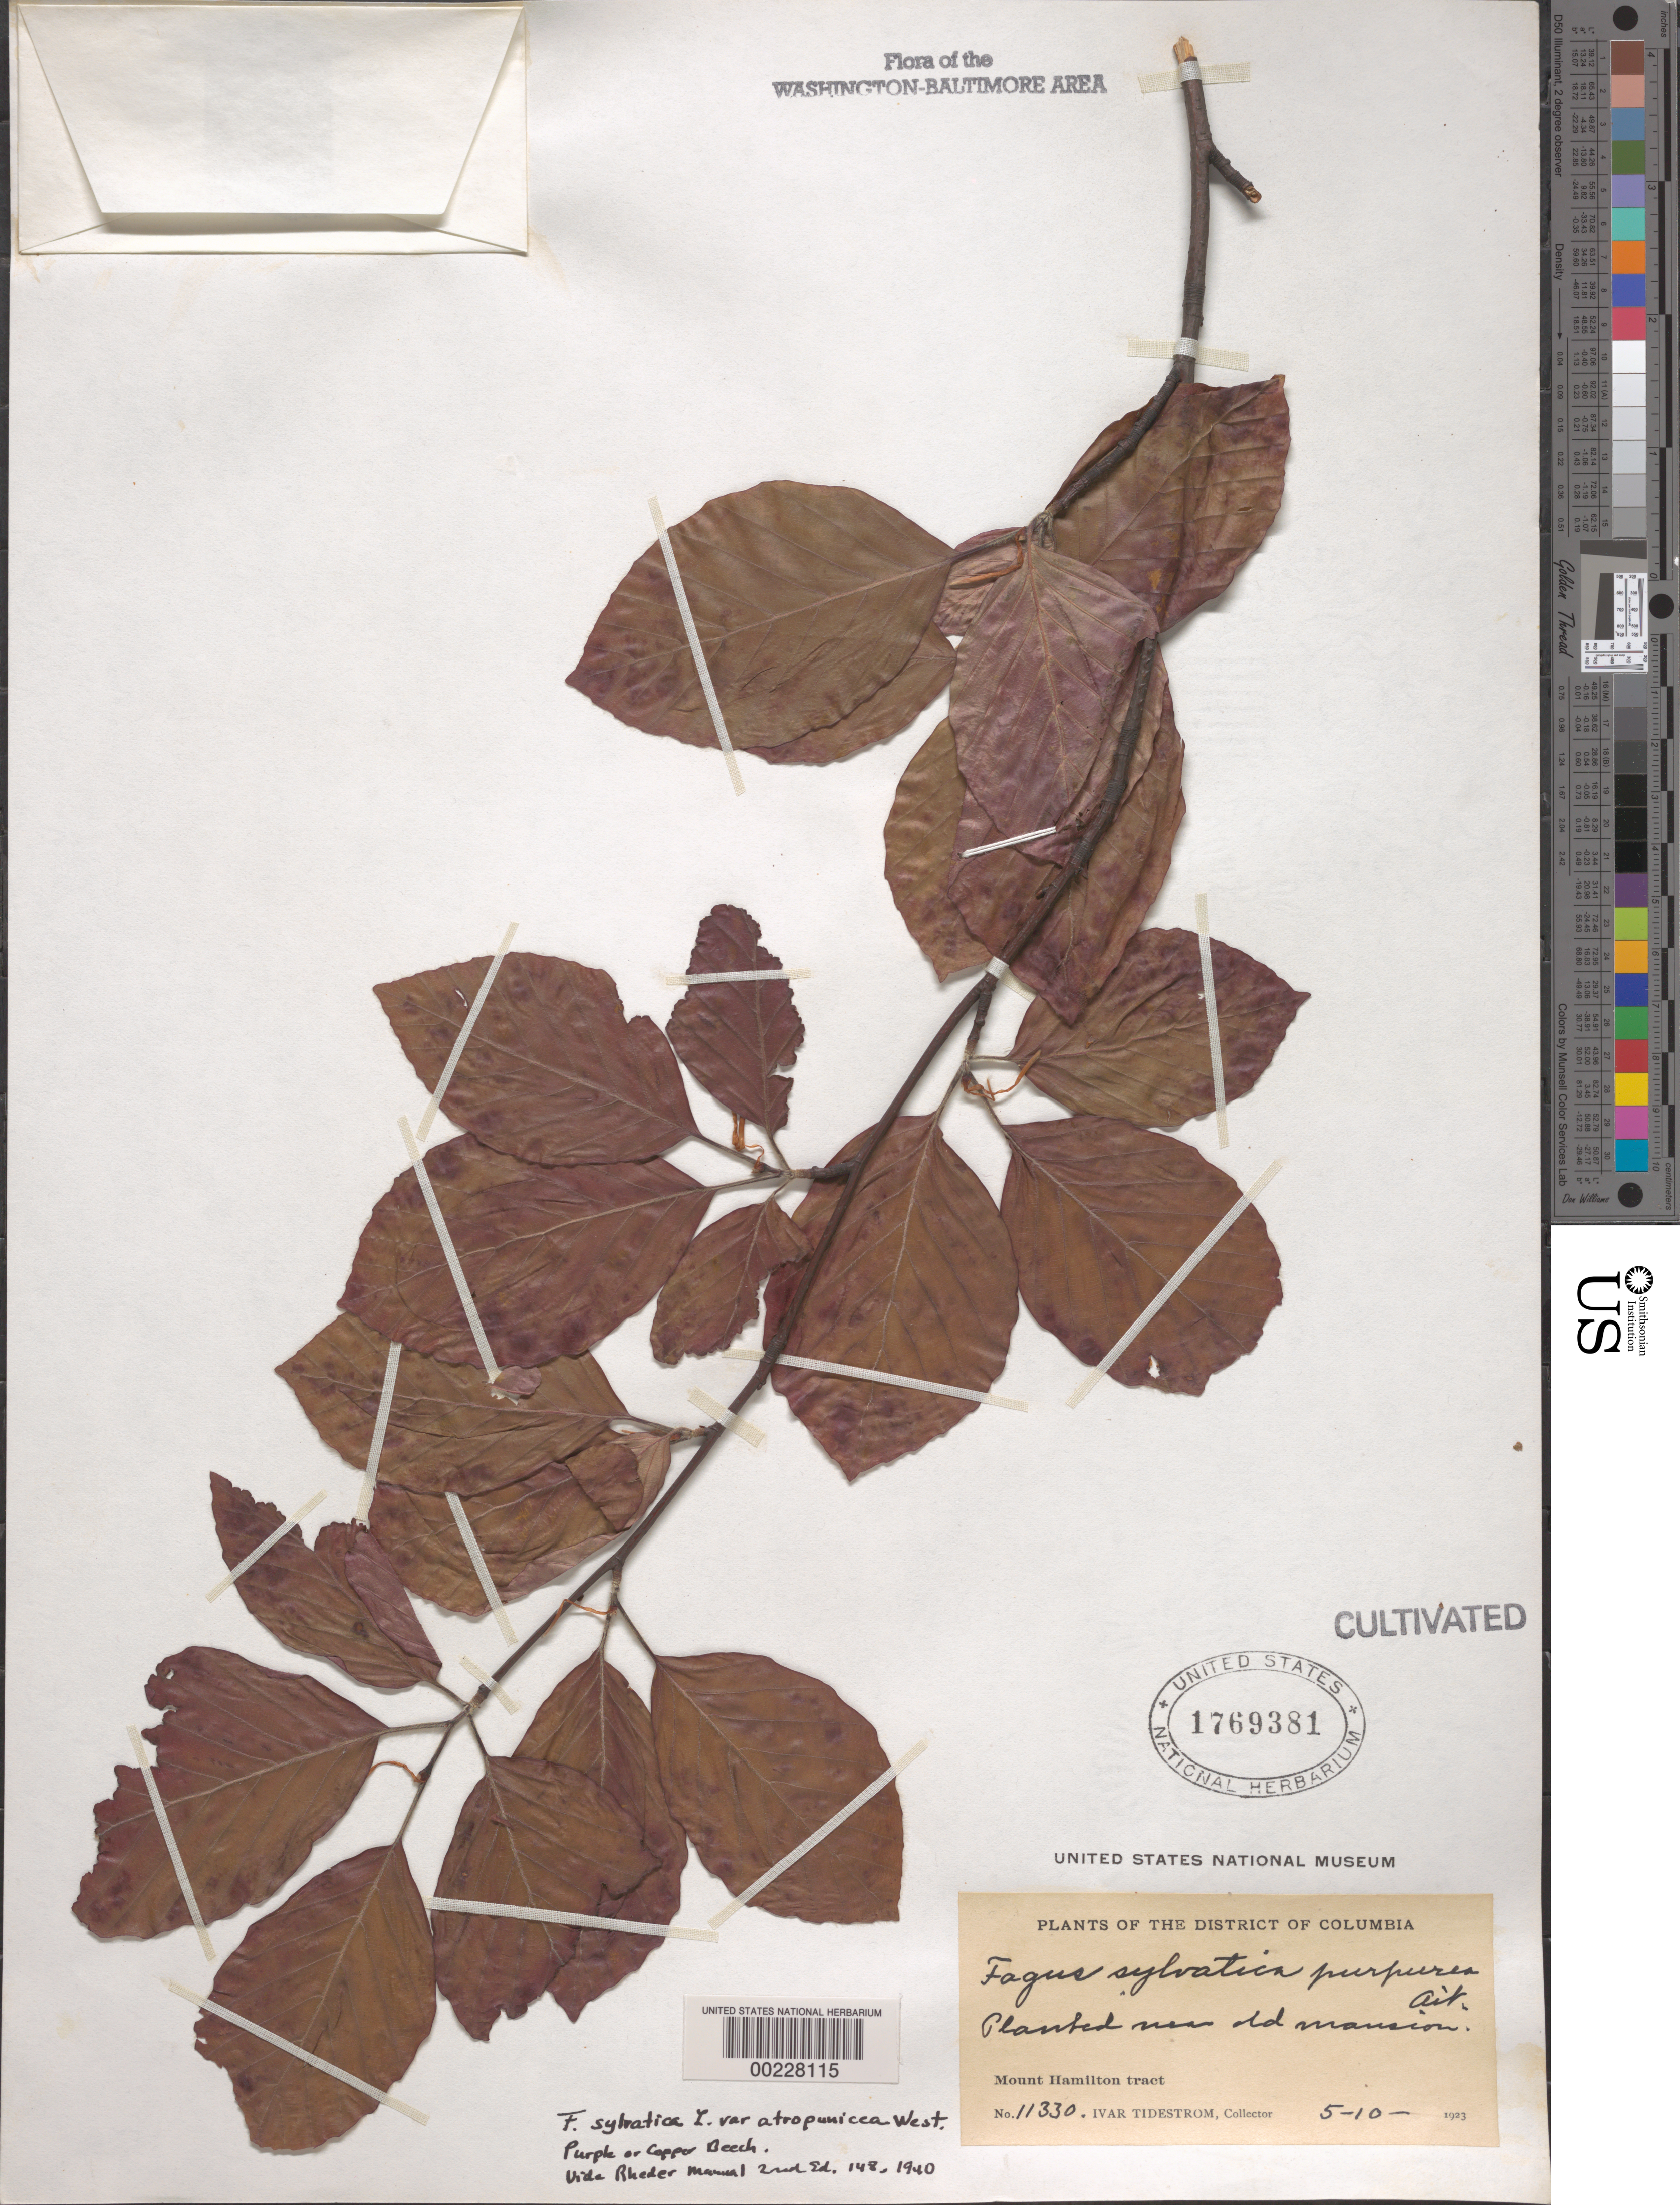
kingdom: Plantae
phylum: Tracheophyta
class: Magnoliopsida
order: Fagales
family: Fagaceae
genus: Fagus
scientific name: Fagus sylvatica var. purpurea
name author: Aiton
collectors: I. F. Tidestrom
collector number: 11330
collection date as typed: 10 May 1923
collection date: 1923-05-10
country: United States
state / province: District of Columbia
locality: Mount Hamilton Tract; near Old Mansion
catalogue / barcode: US 1769381